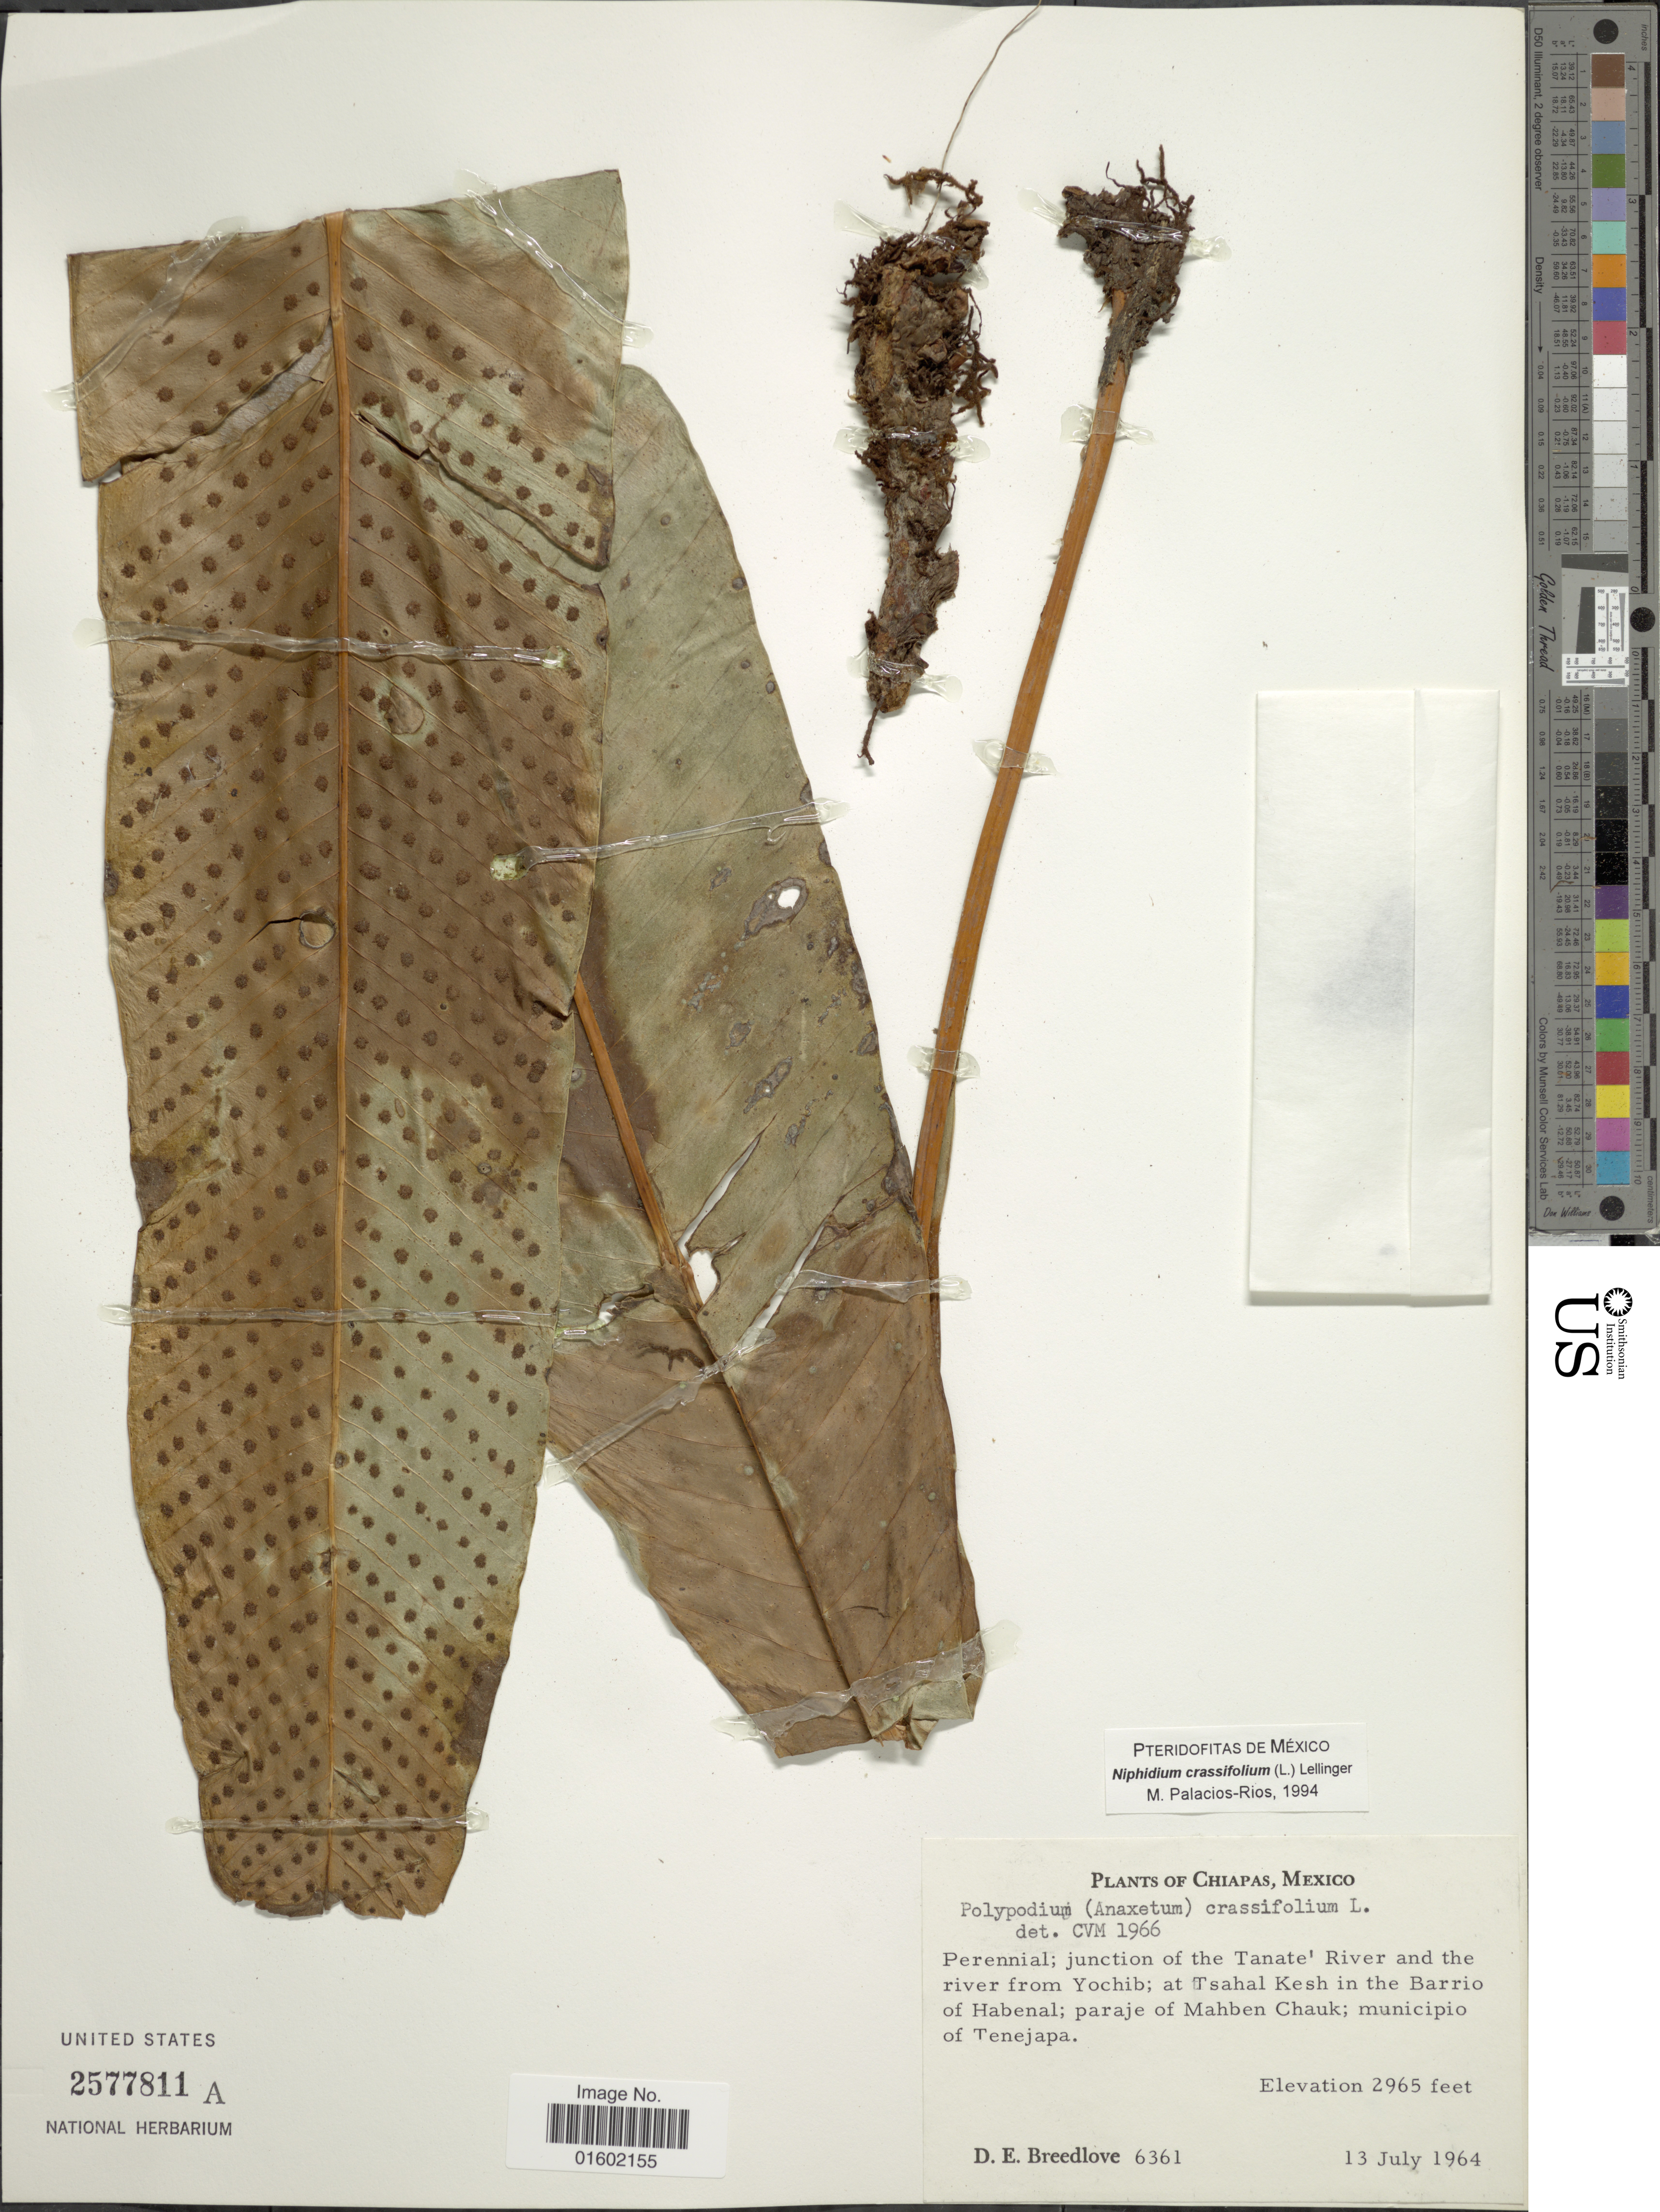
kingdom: Plantae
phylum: Tracheophyta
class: Polypodiopsida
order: Polypodiales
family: Polypodiaceae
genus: Niphidium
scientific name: Niphidium crassifolium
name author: (L.) Lellinger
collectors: D. E. Breedlove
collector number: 6361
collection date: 1964-07-13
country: Mexico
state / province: Chiapas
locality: Perennial: junction of the Tanate' River and the river from Yochib; at Tsahal Kesh in Barri of Habena;; paraje of Mahben Chauk; Municipio of Tenejapa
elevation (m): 904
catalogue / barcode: US 2577811A